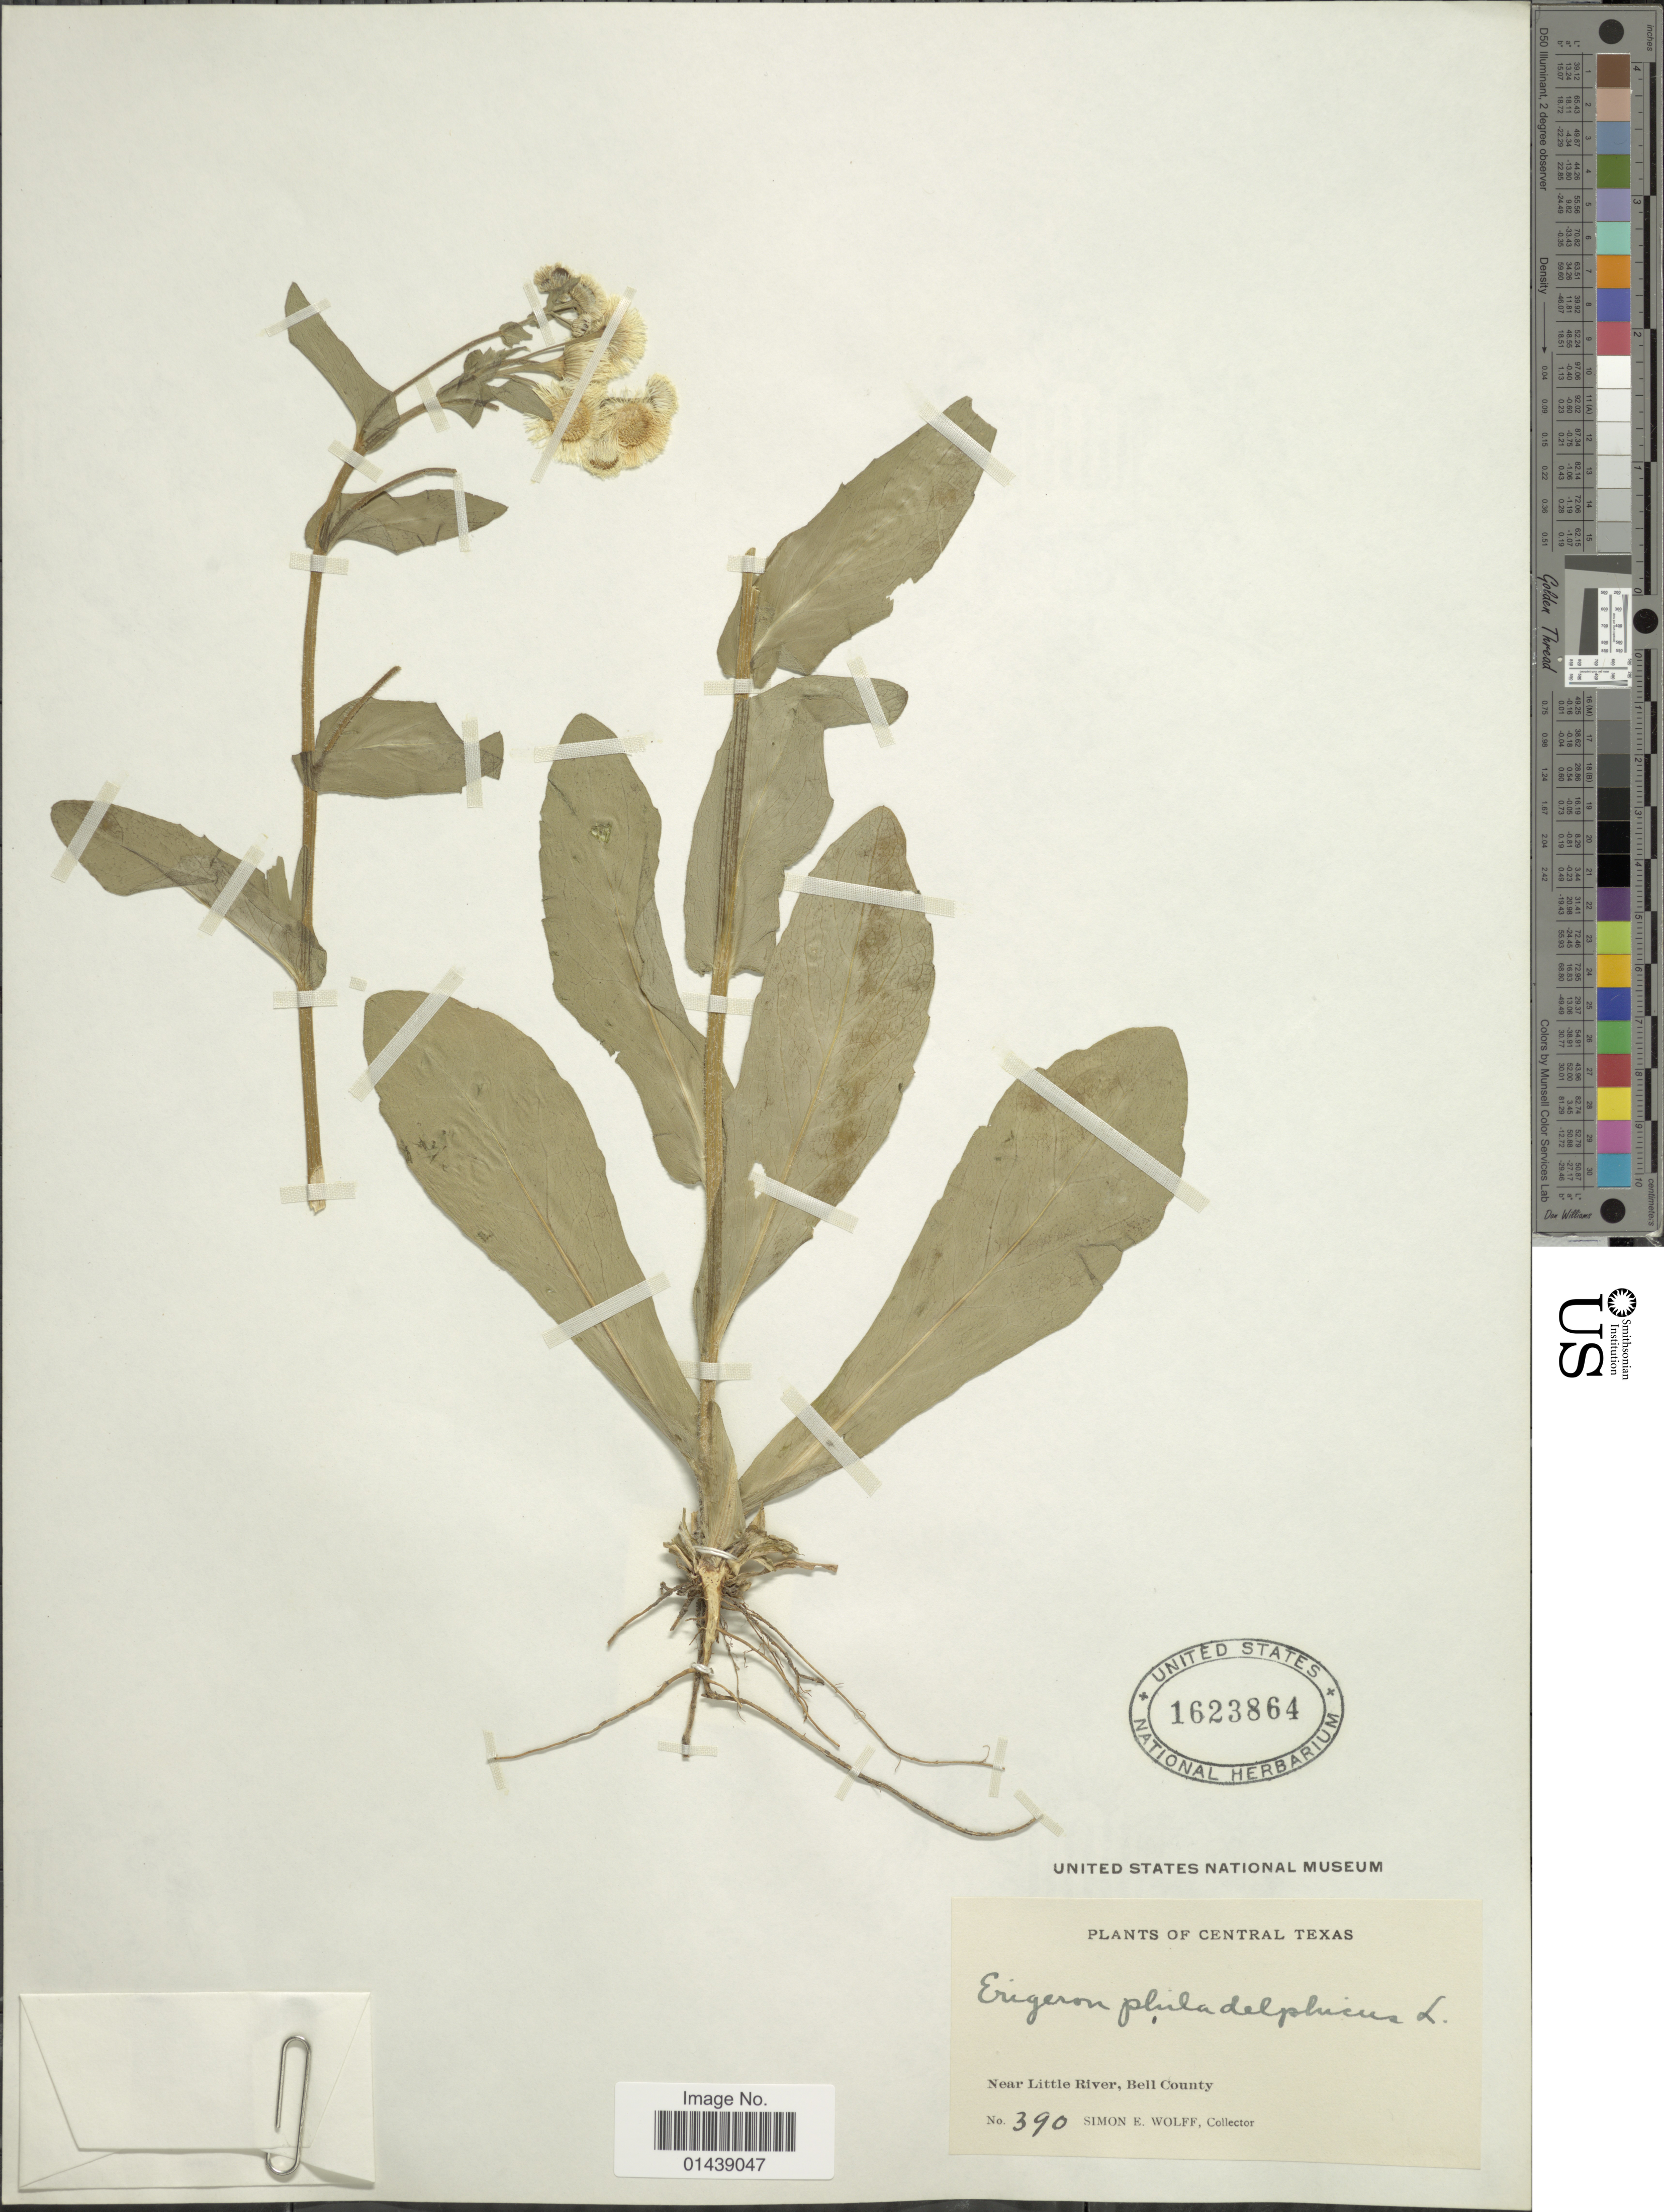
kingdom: Plantae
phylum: Tracheophyta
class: Magnoliopsida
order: Asterales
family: Asteraceae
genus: Erigeron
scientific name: Erigeron philadelphicus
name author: L.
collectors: S. E. Wolff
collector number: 390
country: United States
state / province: Texas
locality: Central Texas. Near Little River, Bell County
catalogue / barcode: US 1623864